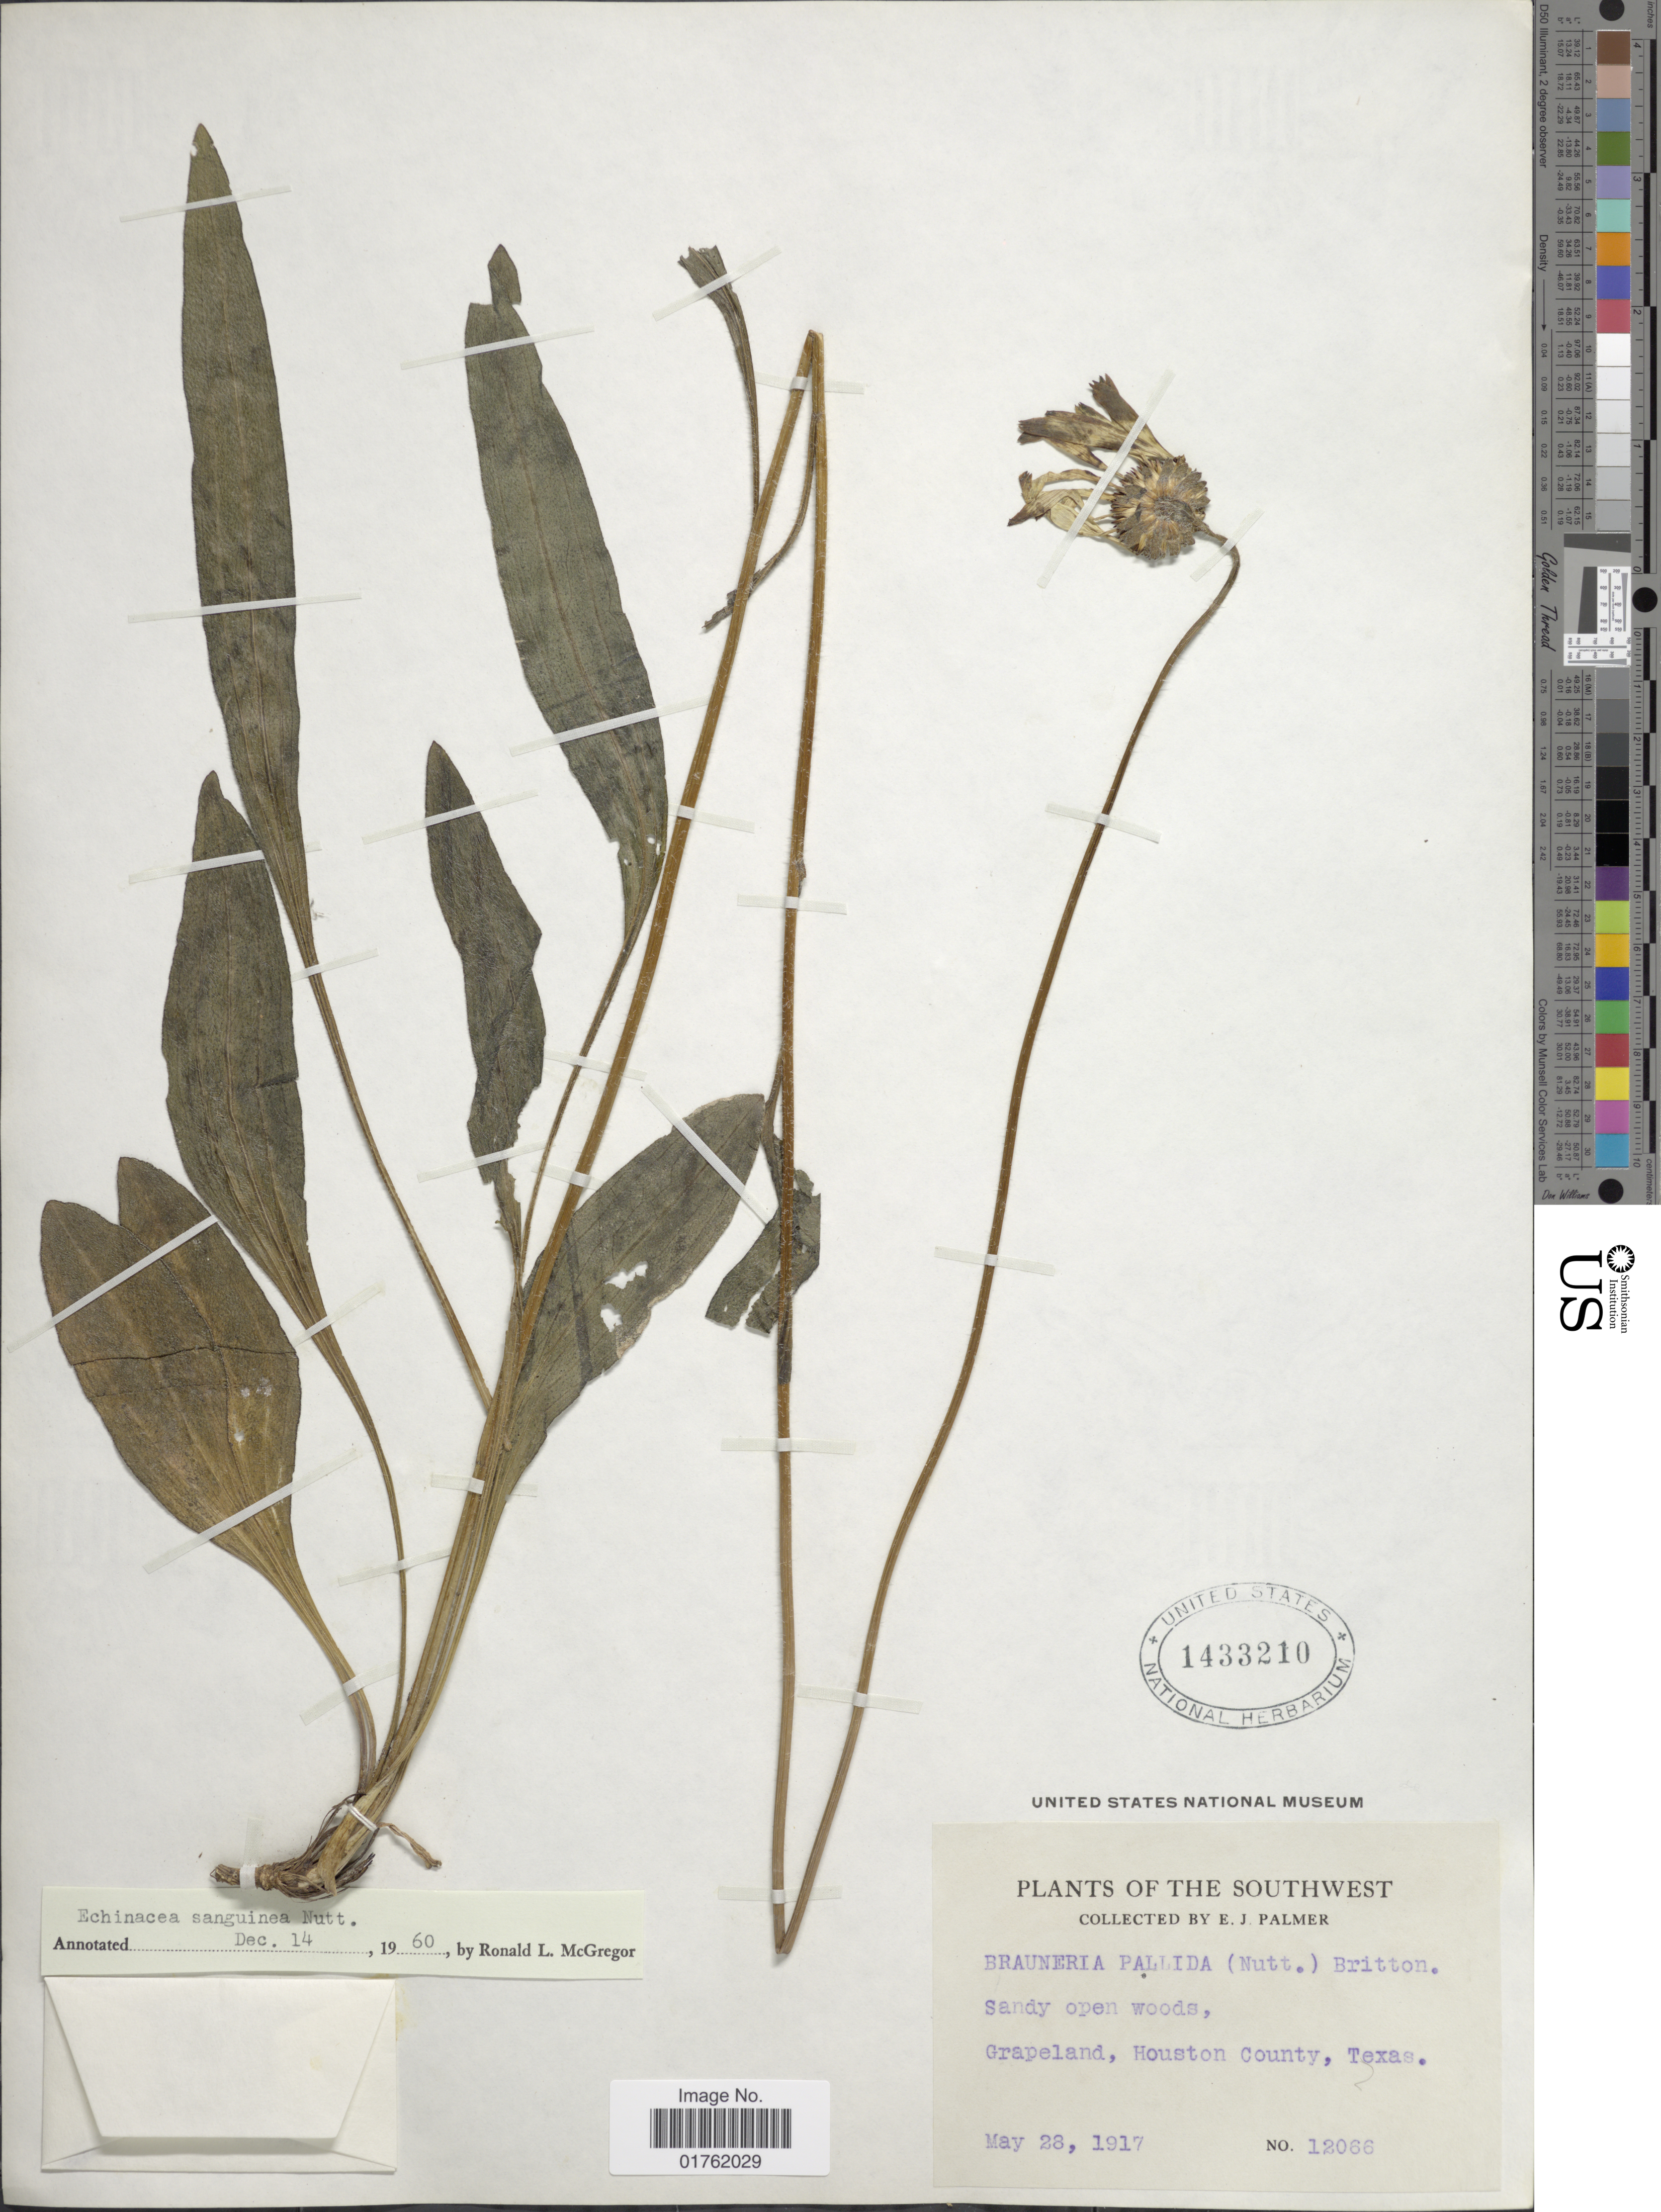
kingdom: Plantae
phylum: Tracheophyta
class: Magnoliopsida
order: Asterales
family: Asteraceae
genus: Echinacea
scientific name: Echinacea sanguinea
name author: Nutt.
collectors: E. J. Palmer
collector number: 12066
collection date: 1917-05-28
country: United States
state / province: Texas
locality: The Southwest, Sandy open woods, Grapeland, Houston County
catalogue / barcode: US 1433210